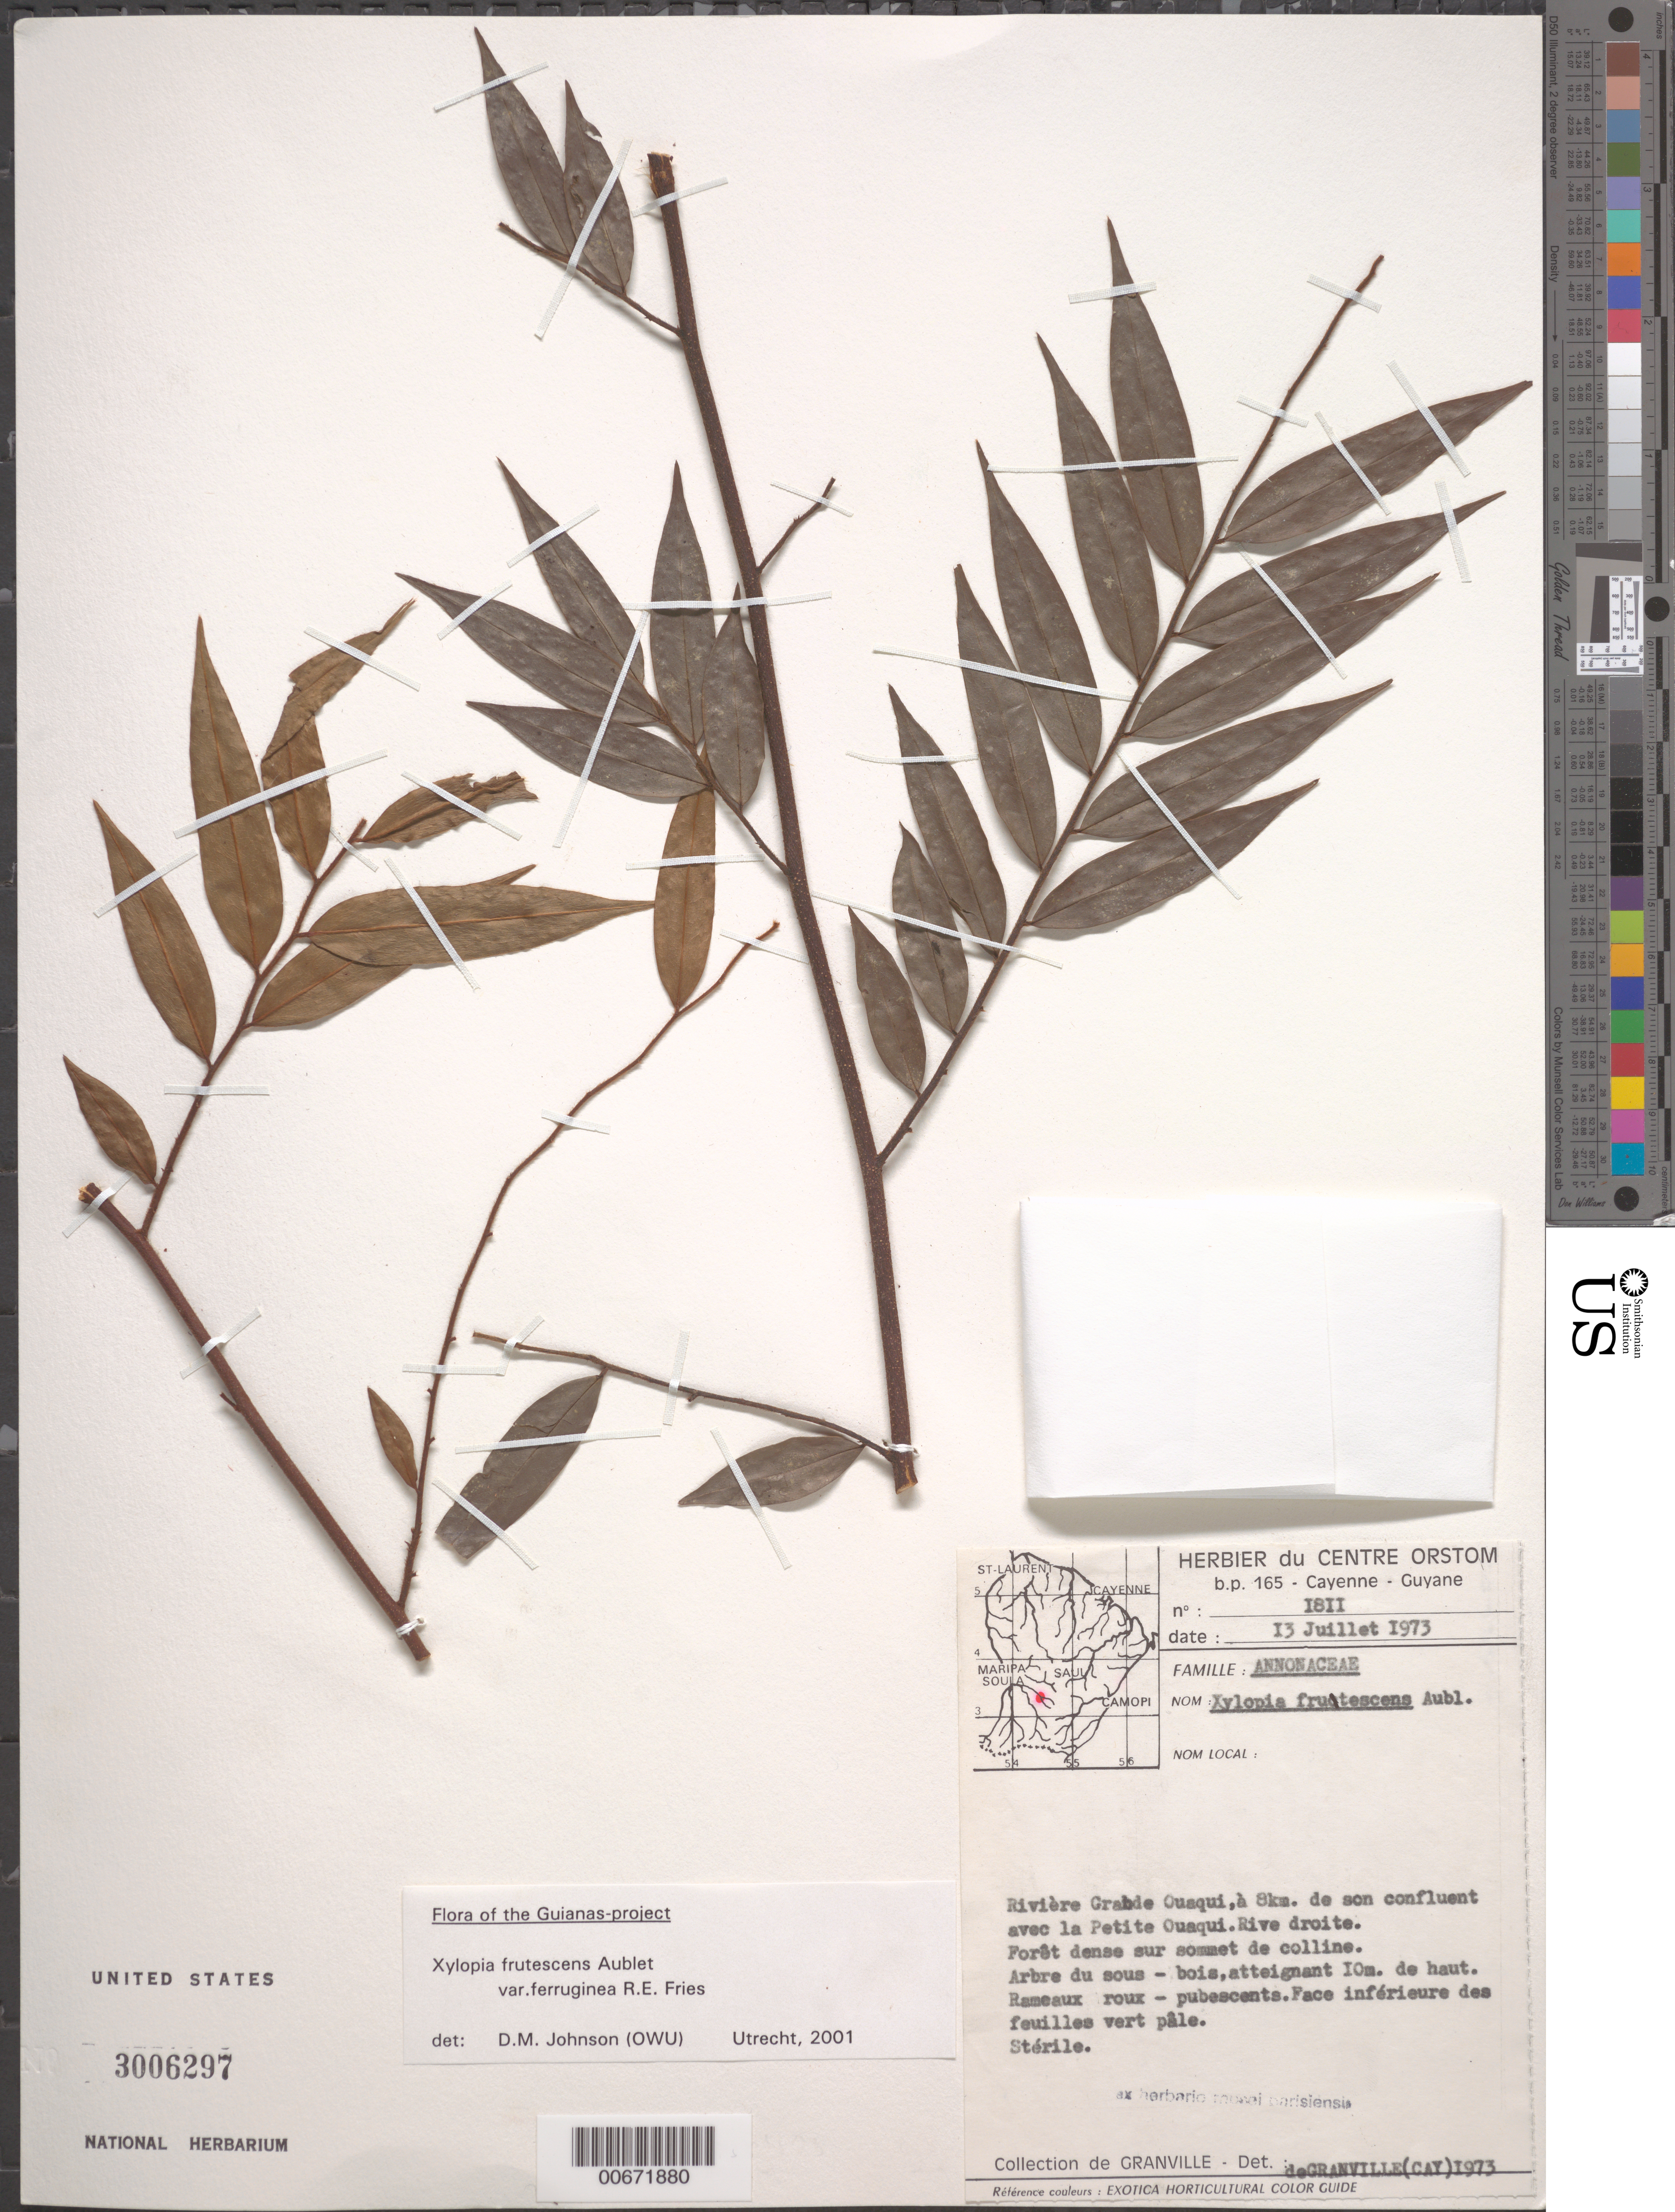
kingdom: Plantae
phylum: Tracheophyta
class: Magnoliopsida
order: Magnoliales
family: Annonaceae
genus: Xylopia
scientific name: Xylopia frutescens var. ferruginea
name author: R.E. Fr.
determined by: Johnson, D. M.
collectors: J.-J. de Granville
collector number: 1811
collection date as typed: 13-Jul-73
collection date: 1973-07-13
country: French Guiana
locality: Fleuve Grande Ouaqui, 8 km de son confl. avec la Petite Ouaqui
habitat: Dense forest on top of hill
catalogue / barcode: US 3006297